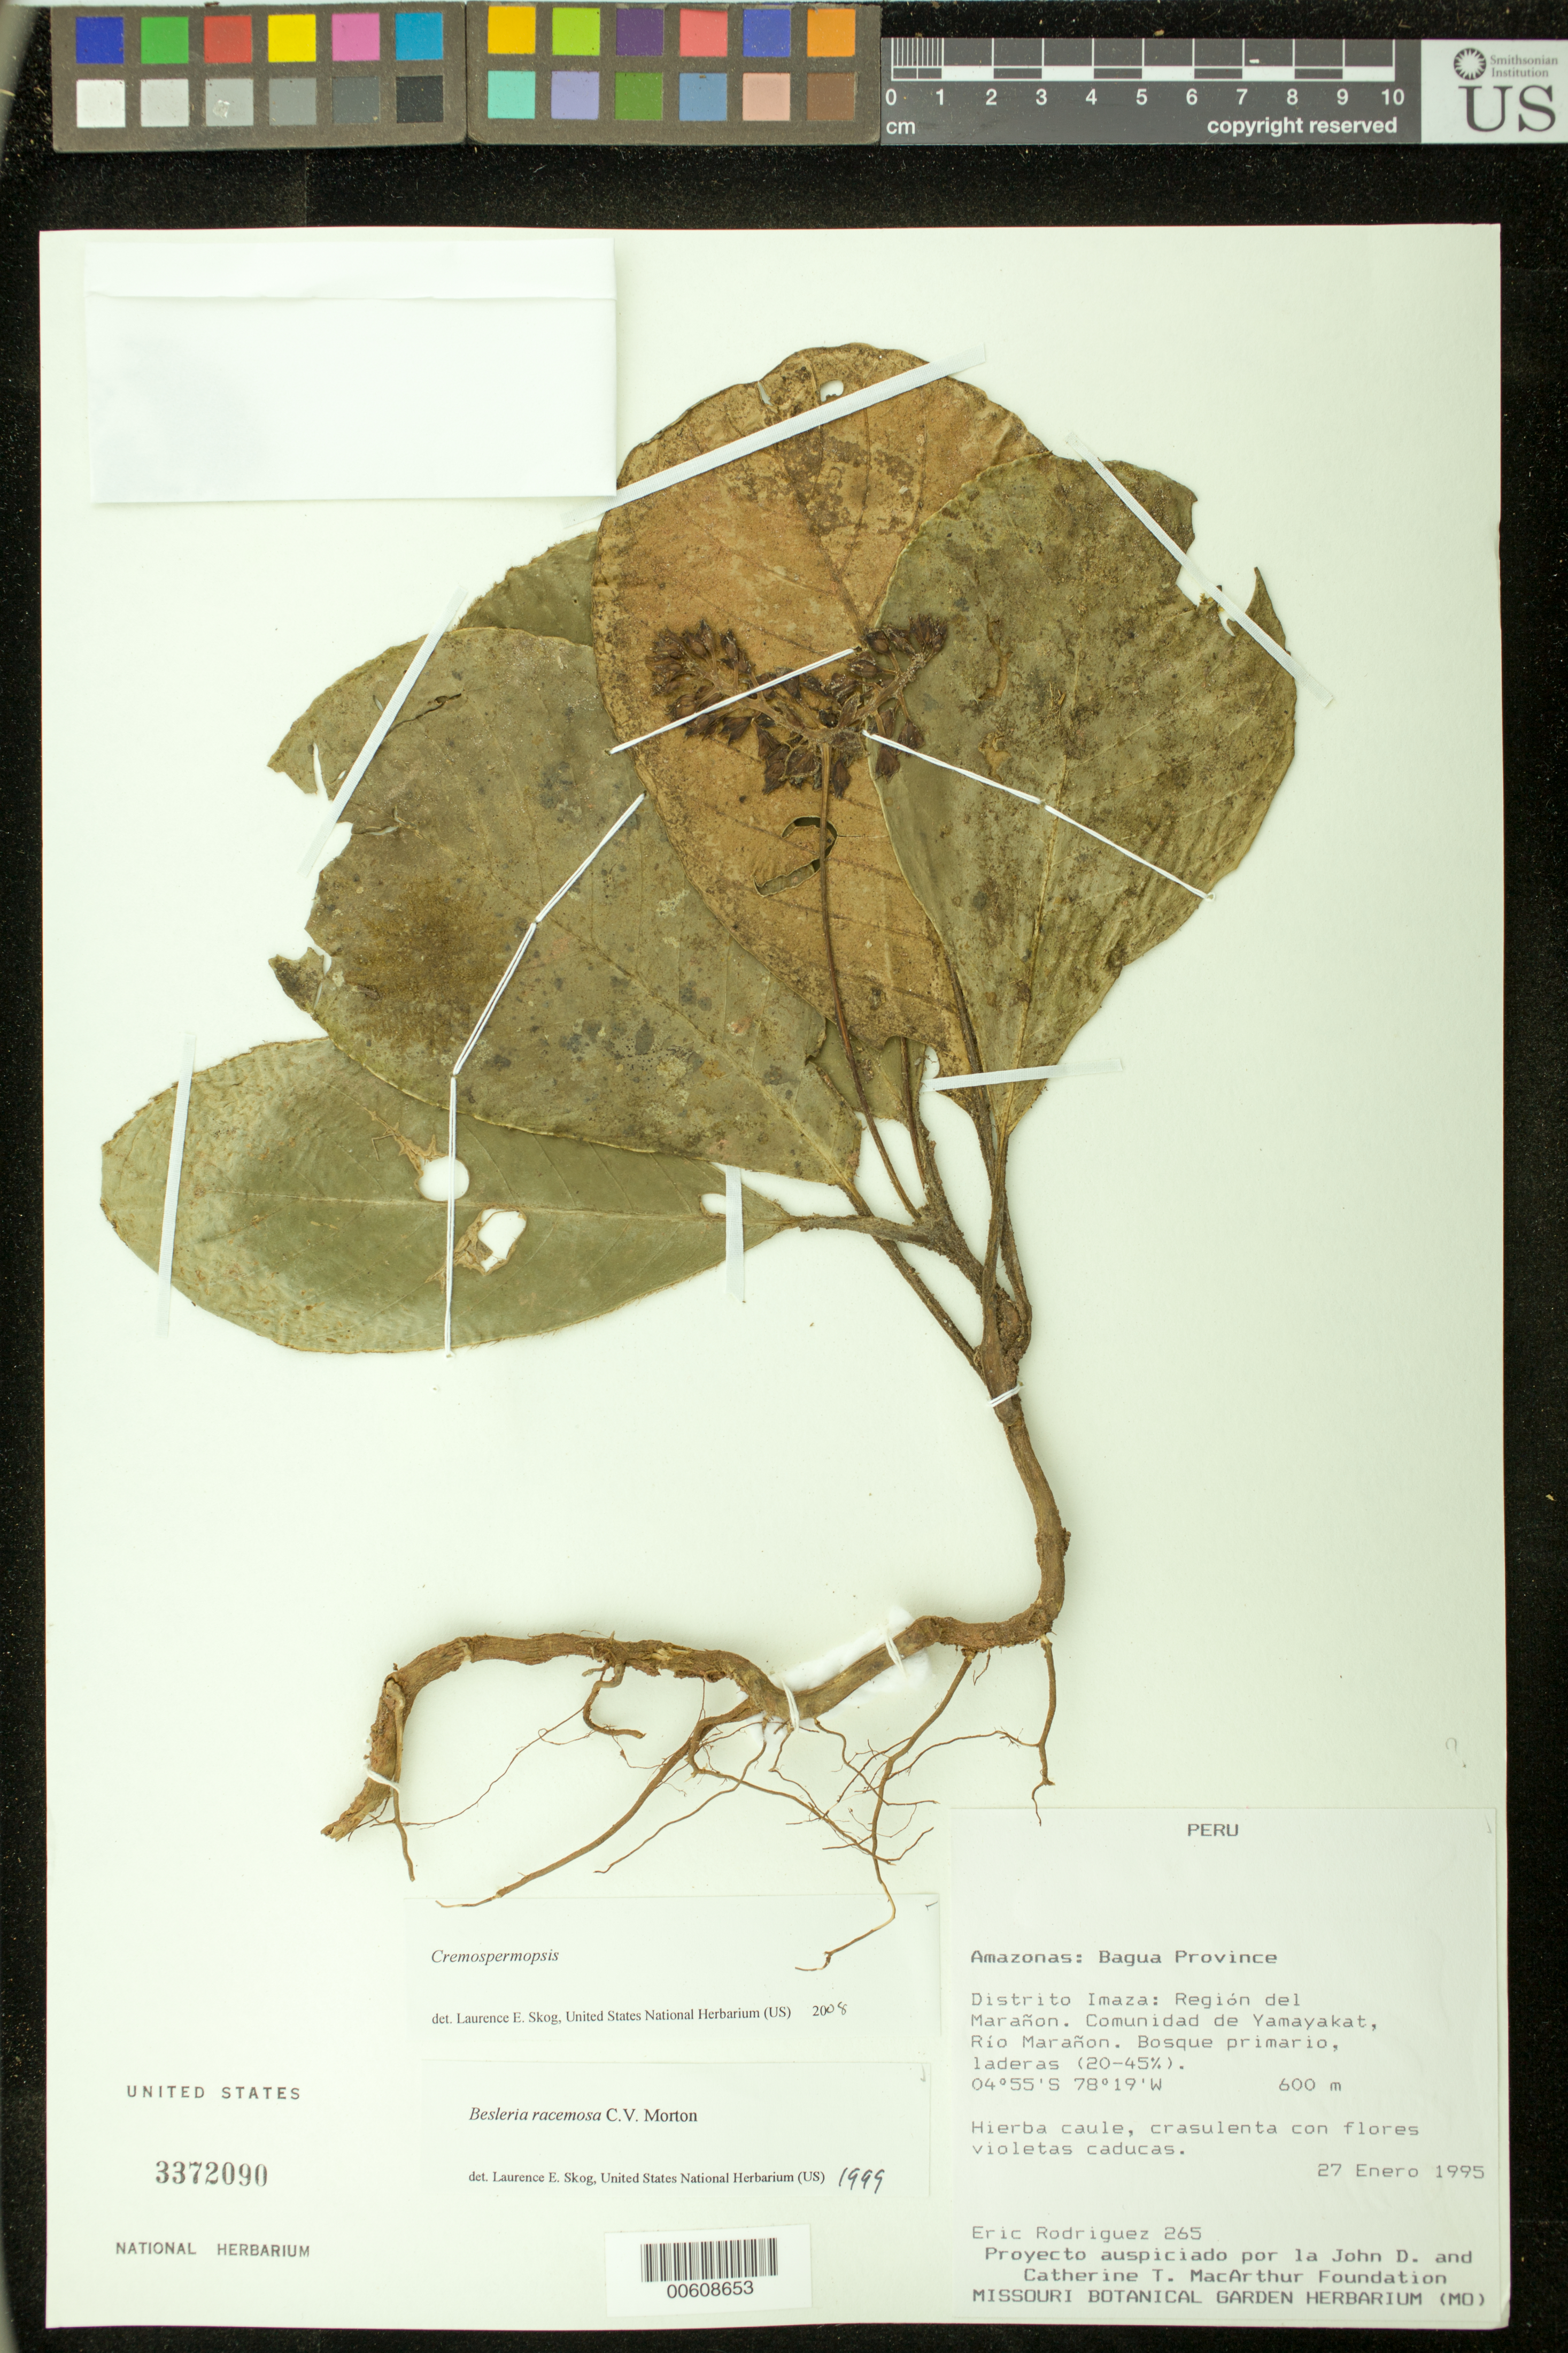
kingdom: Plantae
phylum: Tracheophyta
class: Magnoliopsida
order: Lamiales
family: Gesneriaceae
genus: Cremospermopsis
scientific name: Cremospermopsis sp.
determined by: Skog, Laurence E.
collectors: E. Rodriguez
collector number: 265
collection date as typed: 27 Jan 1995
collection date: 1995-01-27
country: Peru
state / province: Amazonas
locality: Prov. Bagua, dtto. Imaza: región del Marañon, comunidad de Yamayakat, Río Marañon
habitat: Bosque primario, laderas (20-45%)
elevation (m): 600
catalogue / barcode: US 3372090